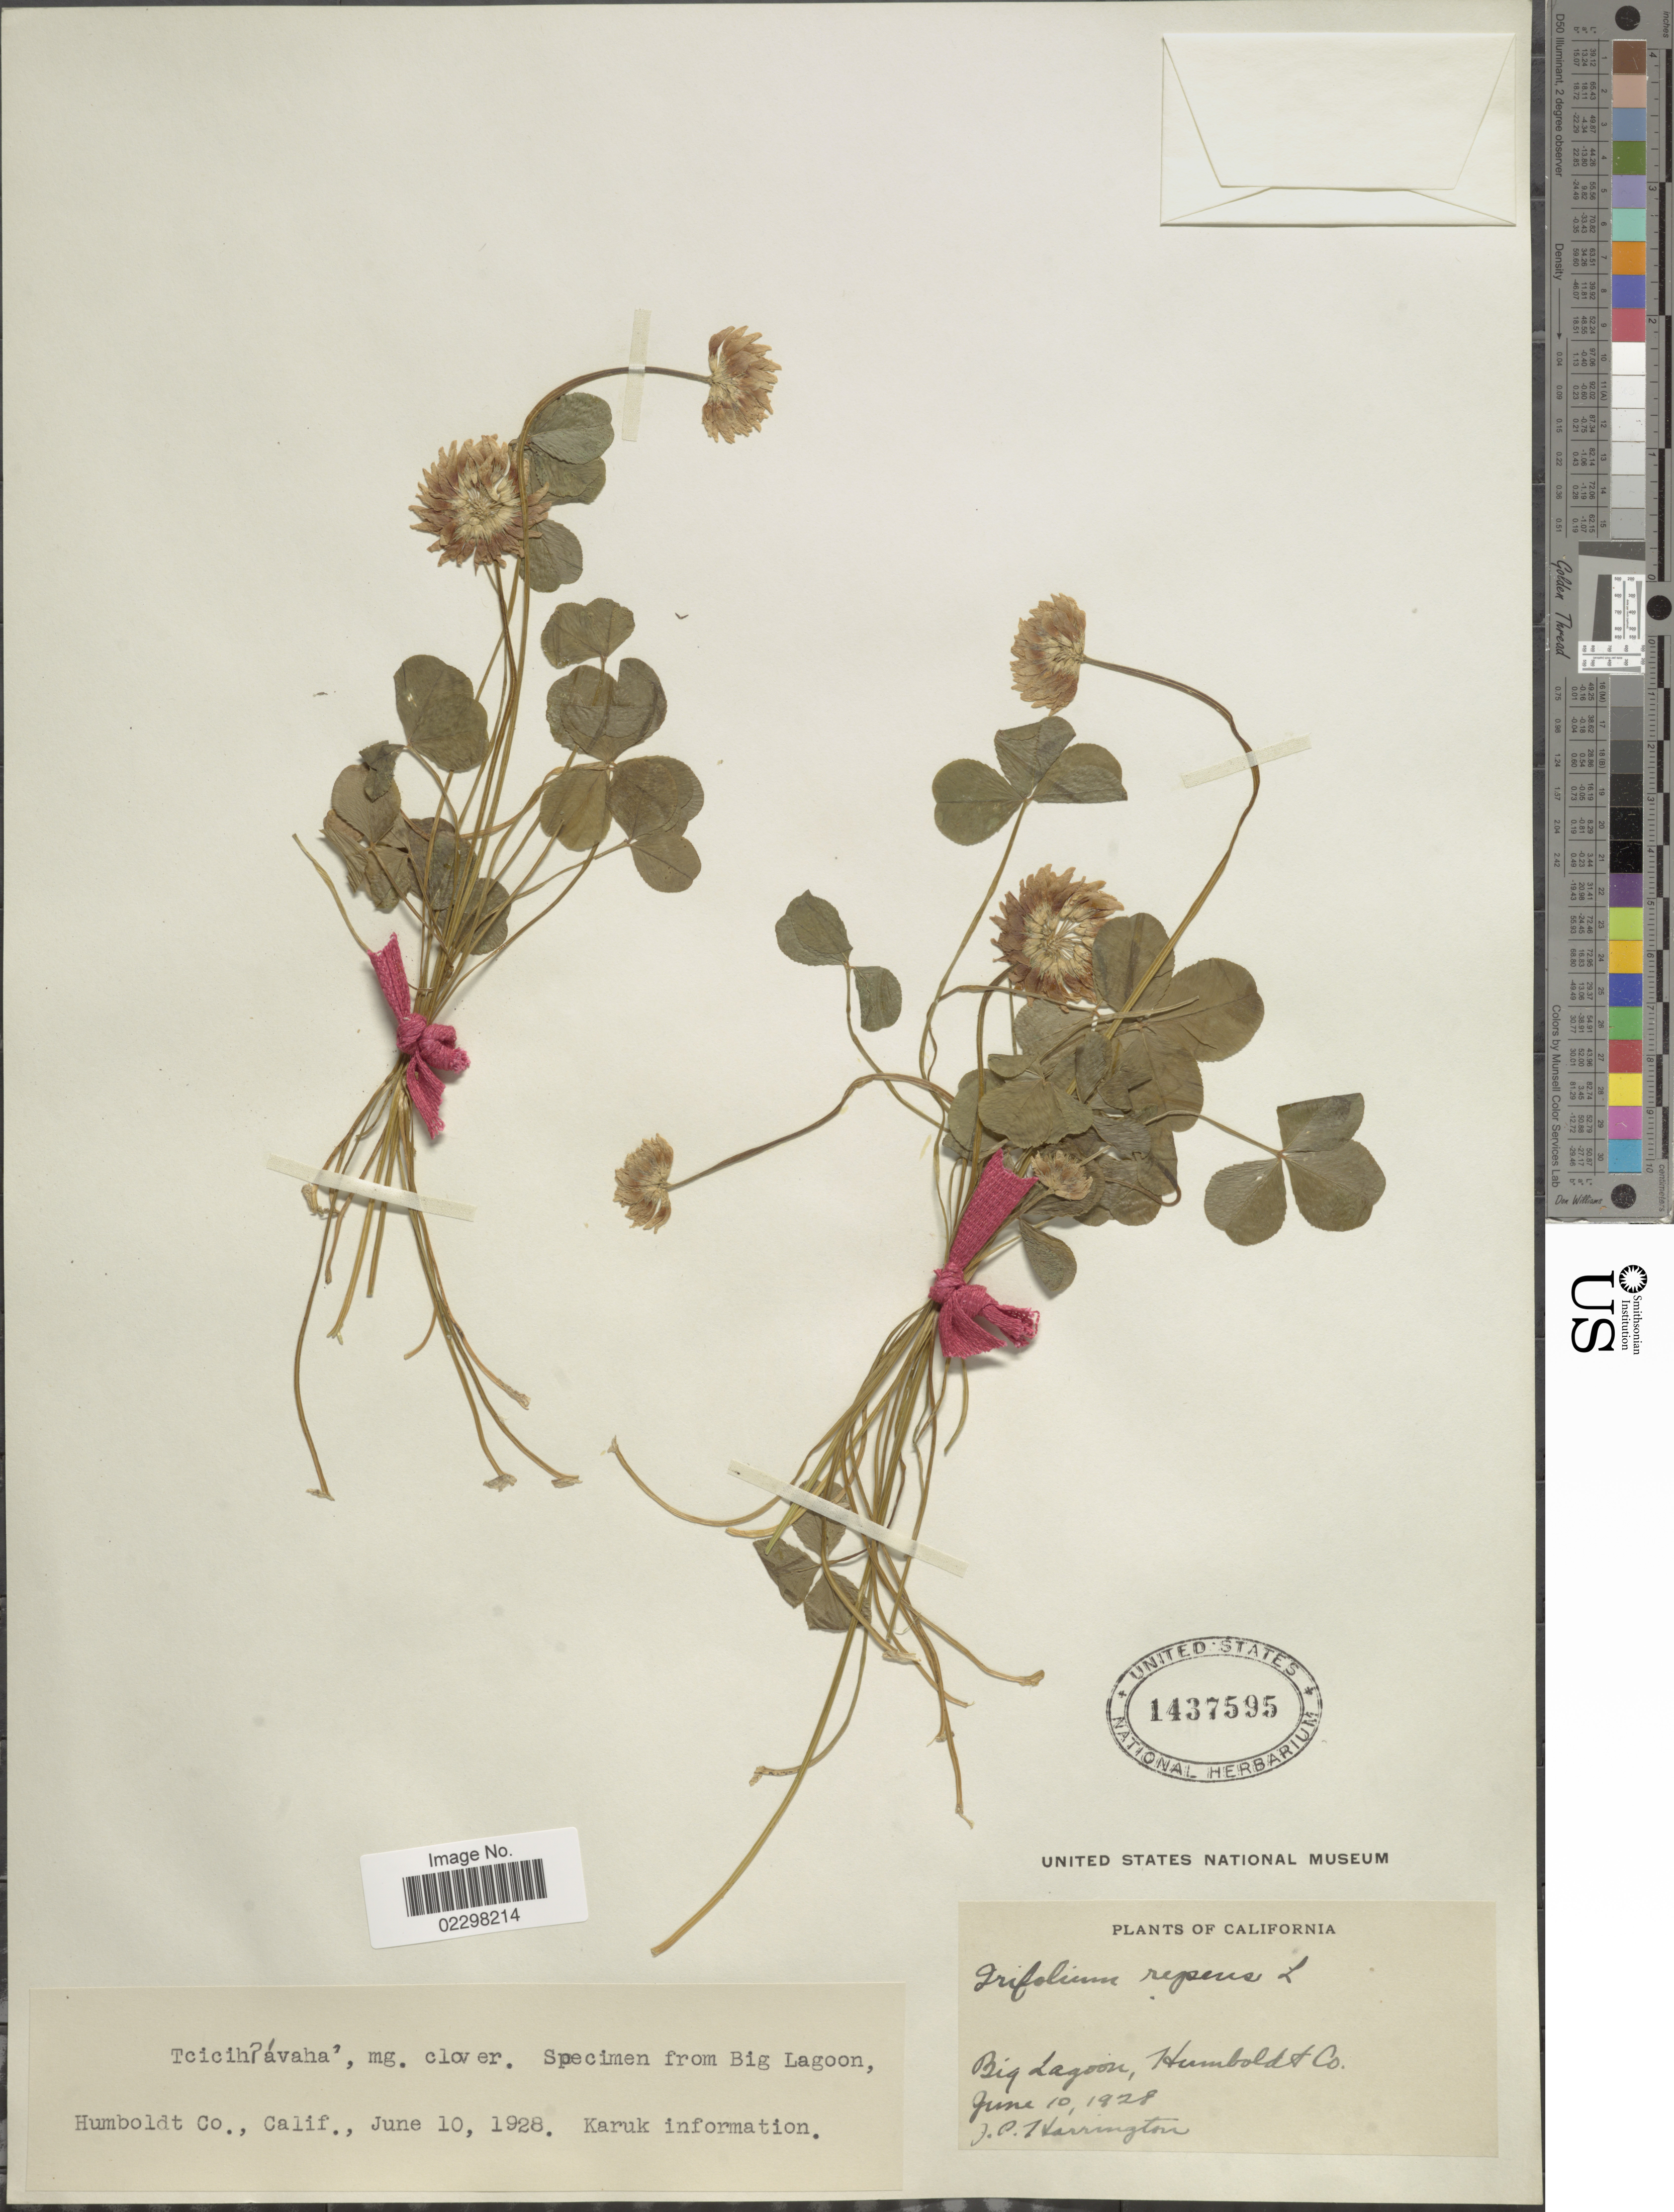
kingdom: Plantae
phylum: Tracheophyta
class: Magnoliopsida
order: Fabales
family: Fabaceae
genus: Trifolium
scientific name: Trifolium repens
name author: L.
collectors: J. Harrington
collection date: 1928-06-10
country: United States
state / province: California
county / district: Humboldt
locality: Humboldt Co., Big Lagoon.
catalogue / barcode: US 1437595